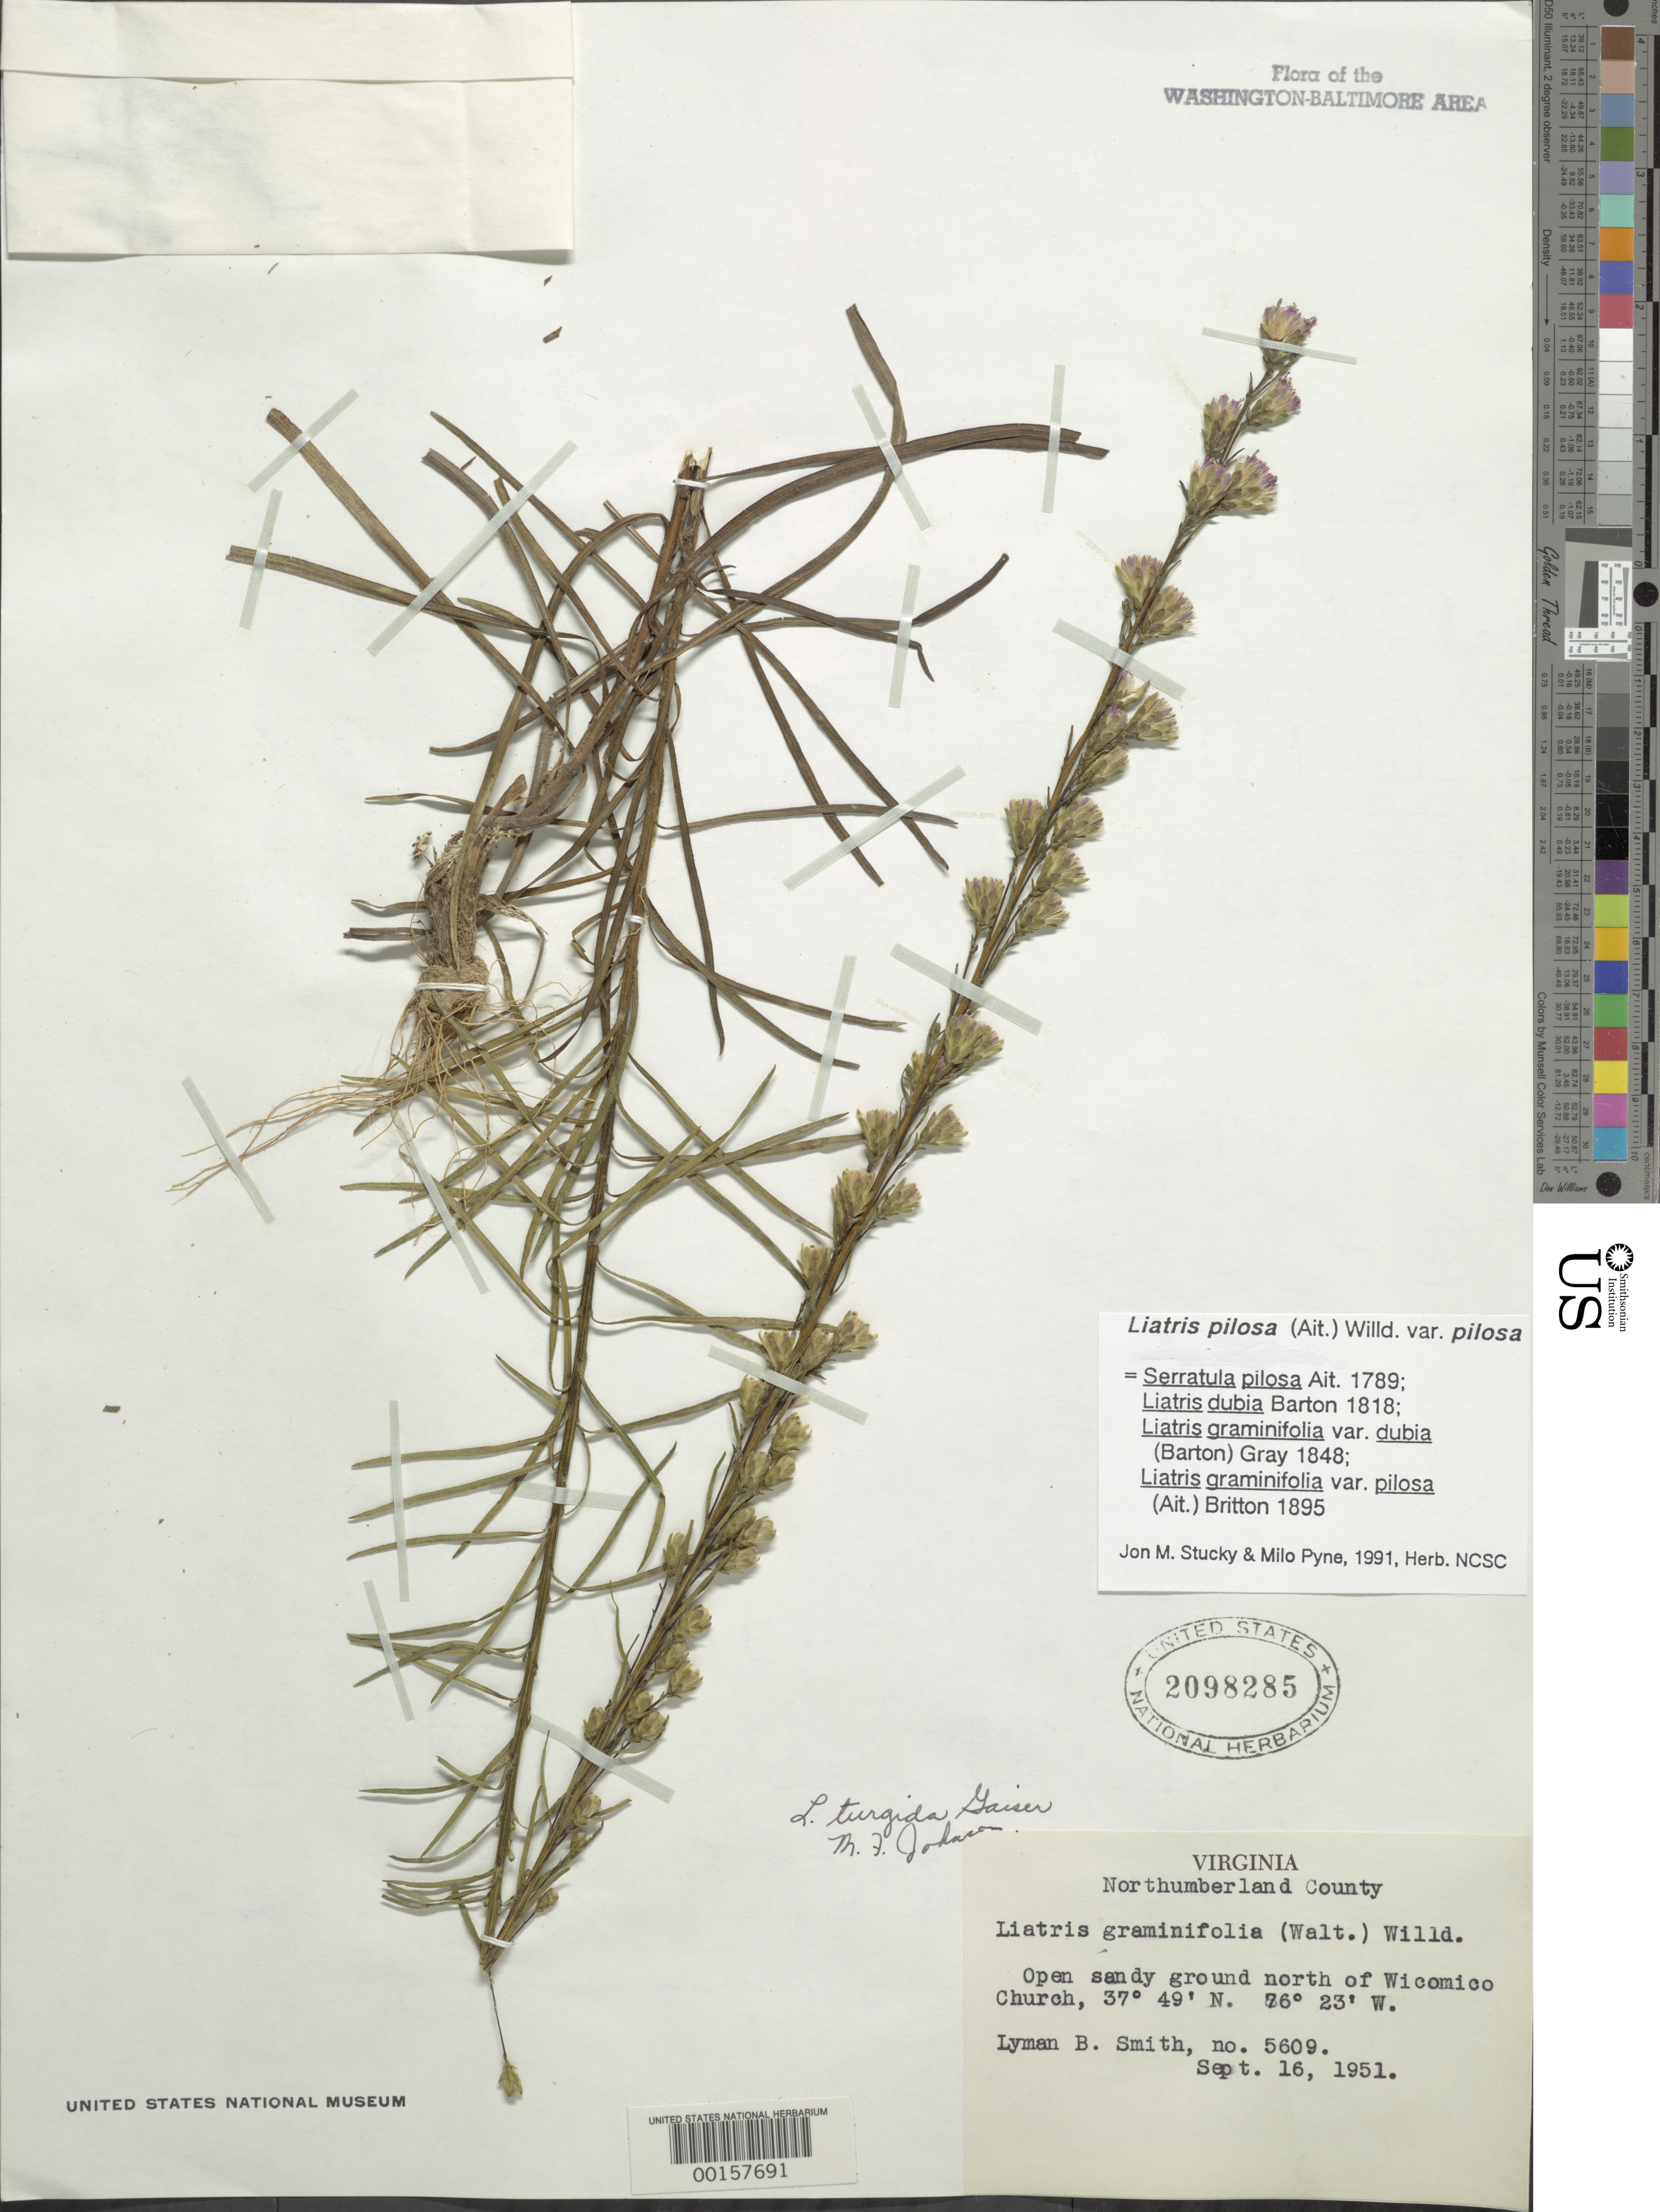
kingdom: Plantae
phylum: Tracheophyta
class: Magnoliopsida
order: Asterales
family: Asteraceae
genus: Liatris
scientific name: Liatris pilosa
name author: (Aiton) Willd.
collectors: L. Smith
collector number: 5609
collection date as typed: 16 Sep 1951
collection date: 1951-09-16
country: United States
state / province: Virginia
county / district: Northumberland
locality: North of Wicomico Church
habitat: Open sandy ground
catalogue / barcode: US 2098285